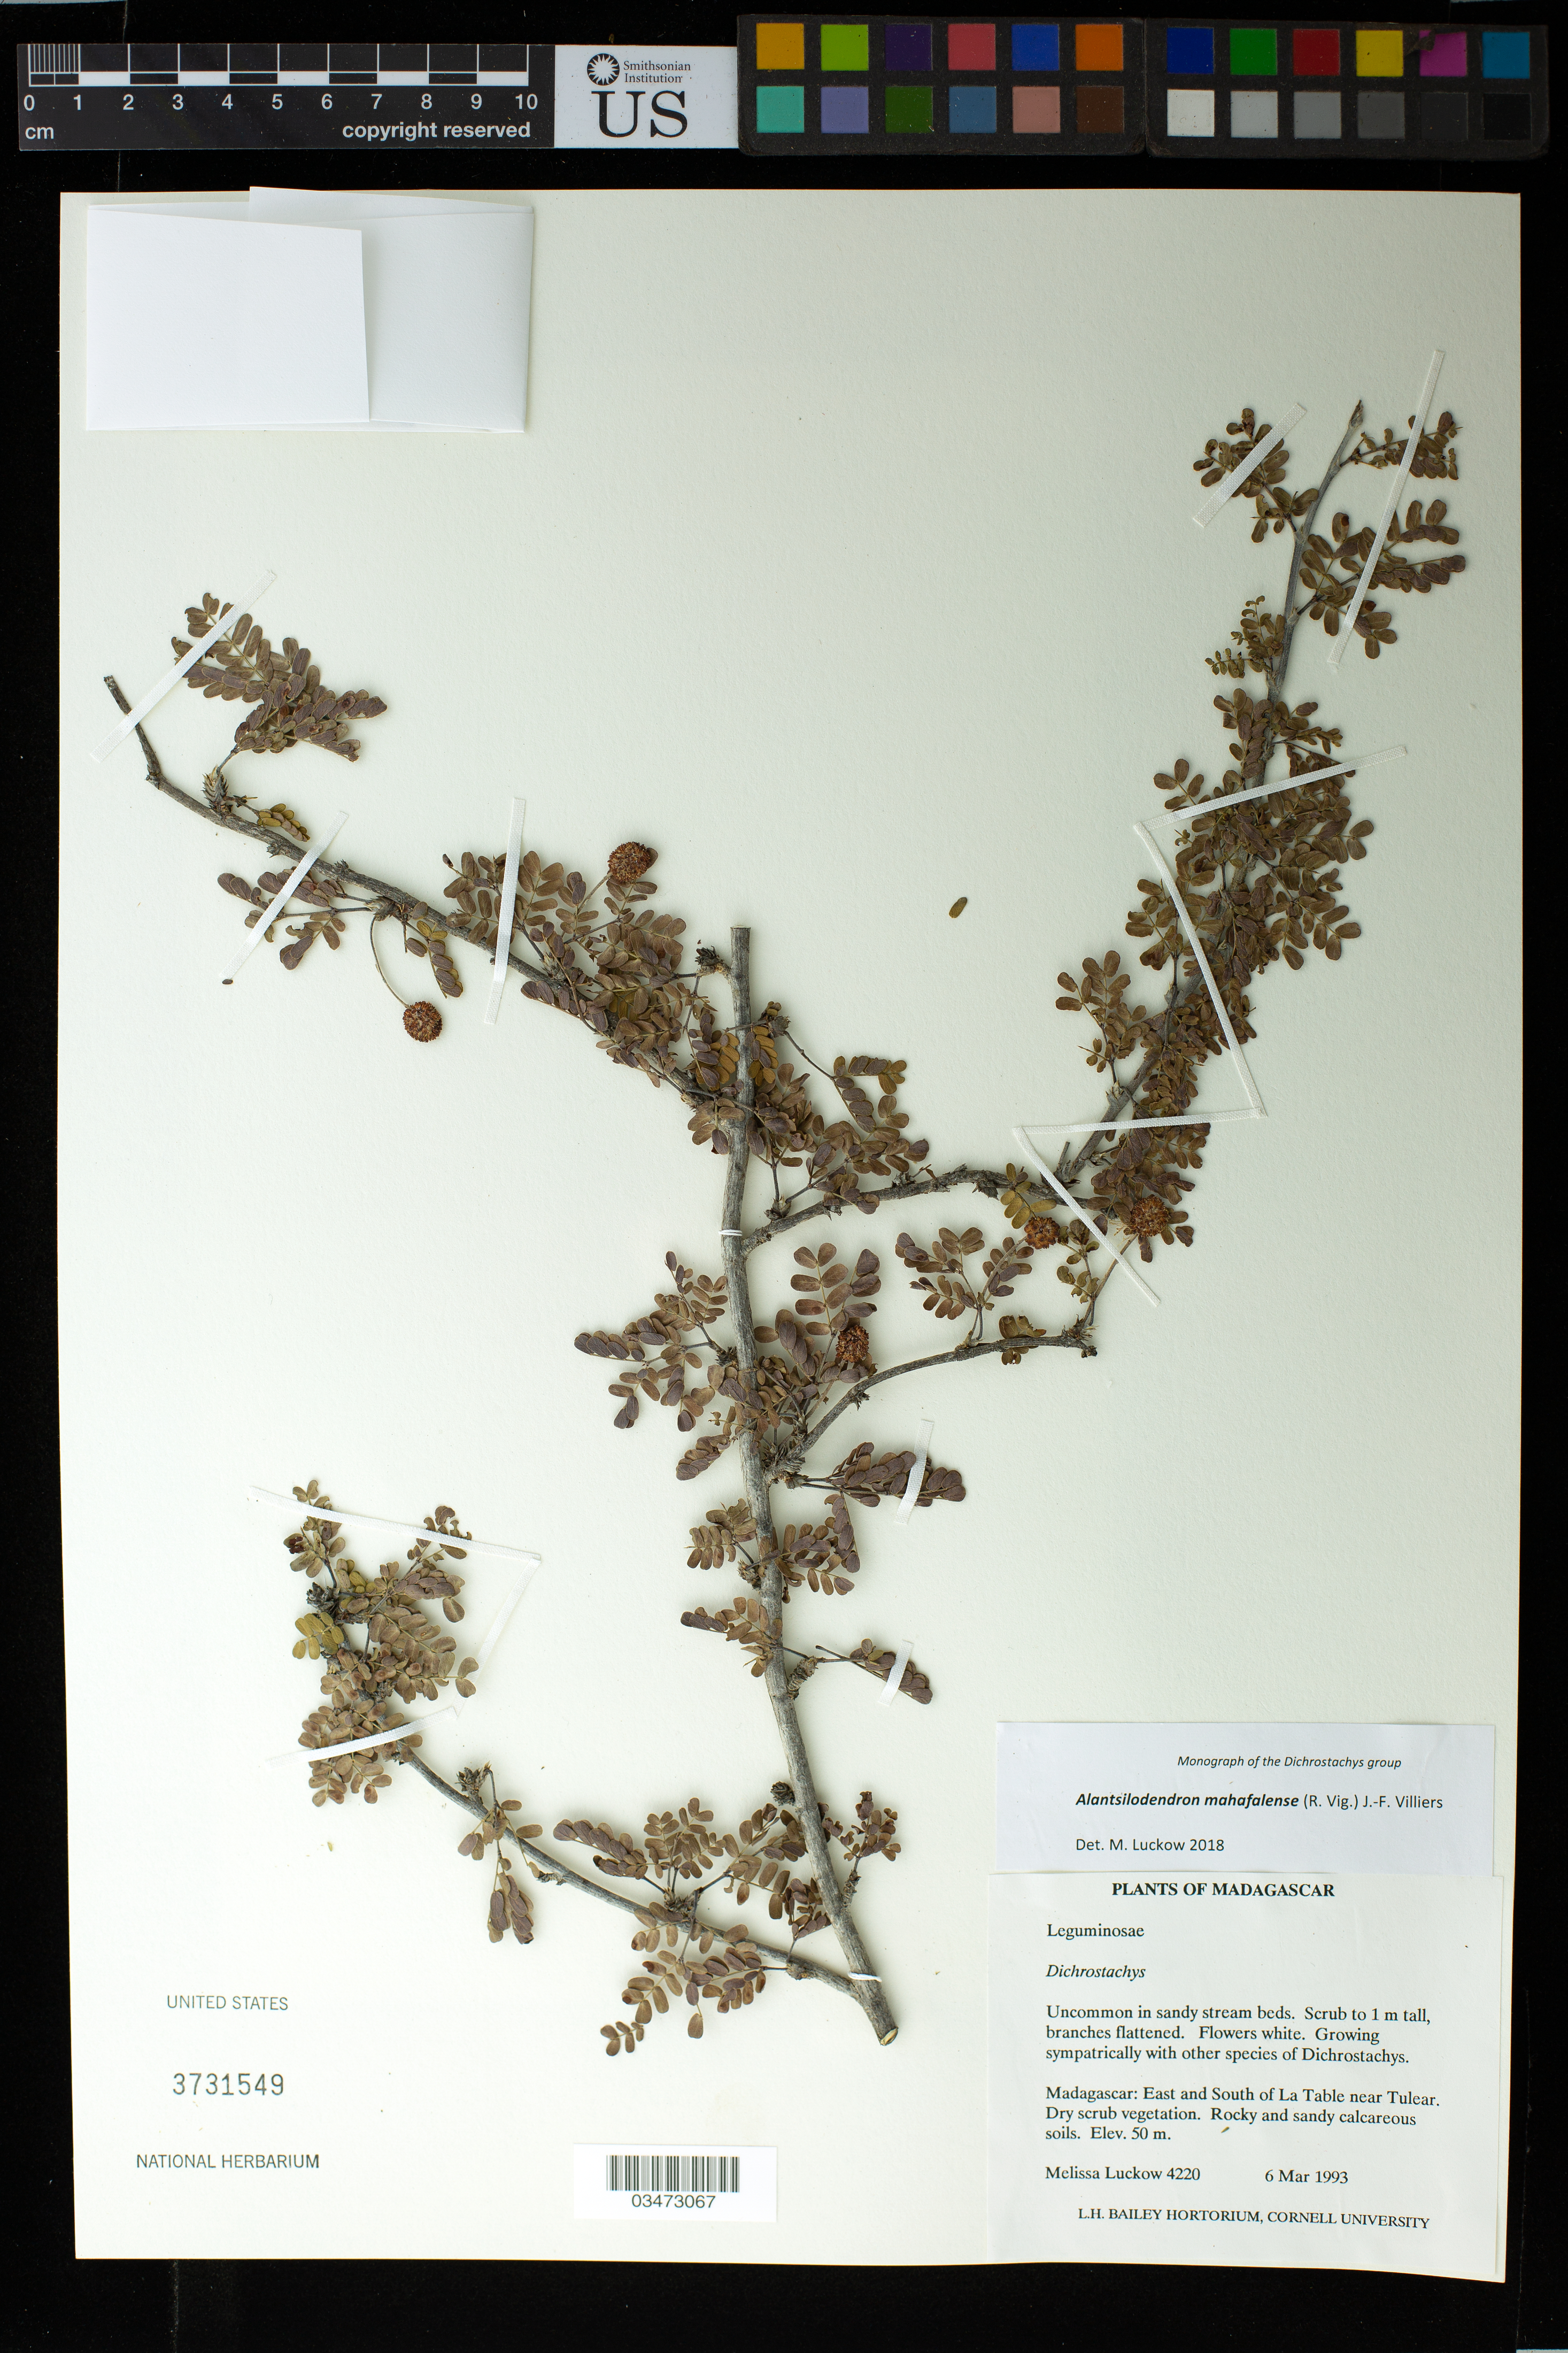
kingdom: Plantae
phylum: Tracheophyta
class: Magnoliopsida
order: Fabales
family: Fabaceae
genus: Alantsilodendron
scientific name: Alantsilodendron mahafalense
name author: (R. Vig.) Villiers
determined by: Luckow, M. A.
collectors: M. A. Luckow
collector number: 4220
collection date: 1993-03-06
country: Madagascar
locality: East and South of La Table near Tulear.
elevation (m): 50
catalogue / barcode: US 3731549